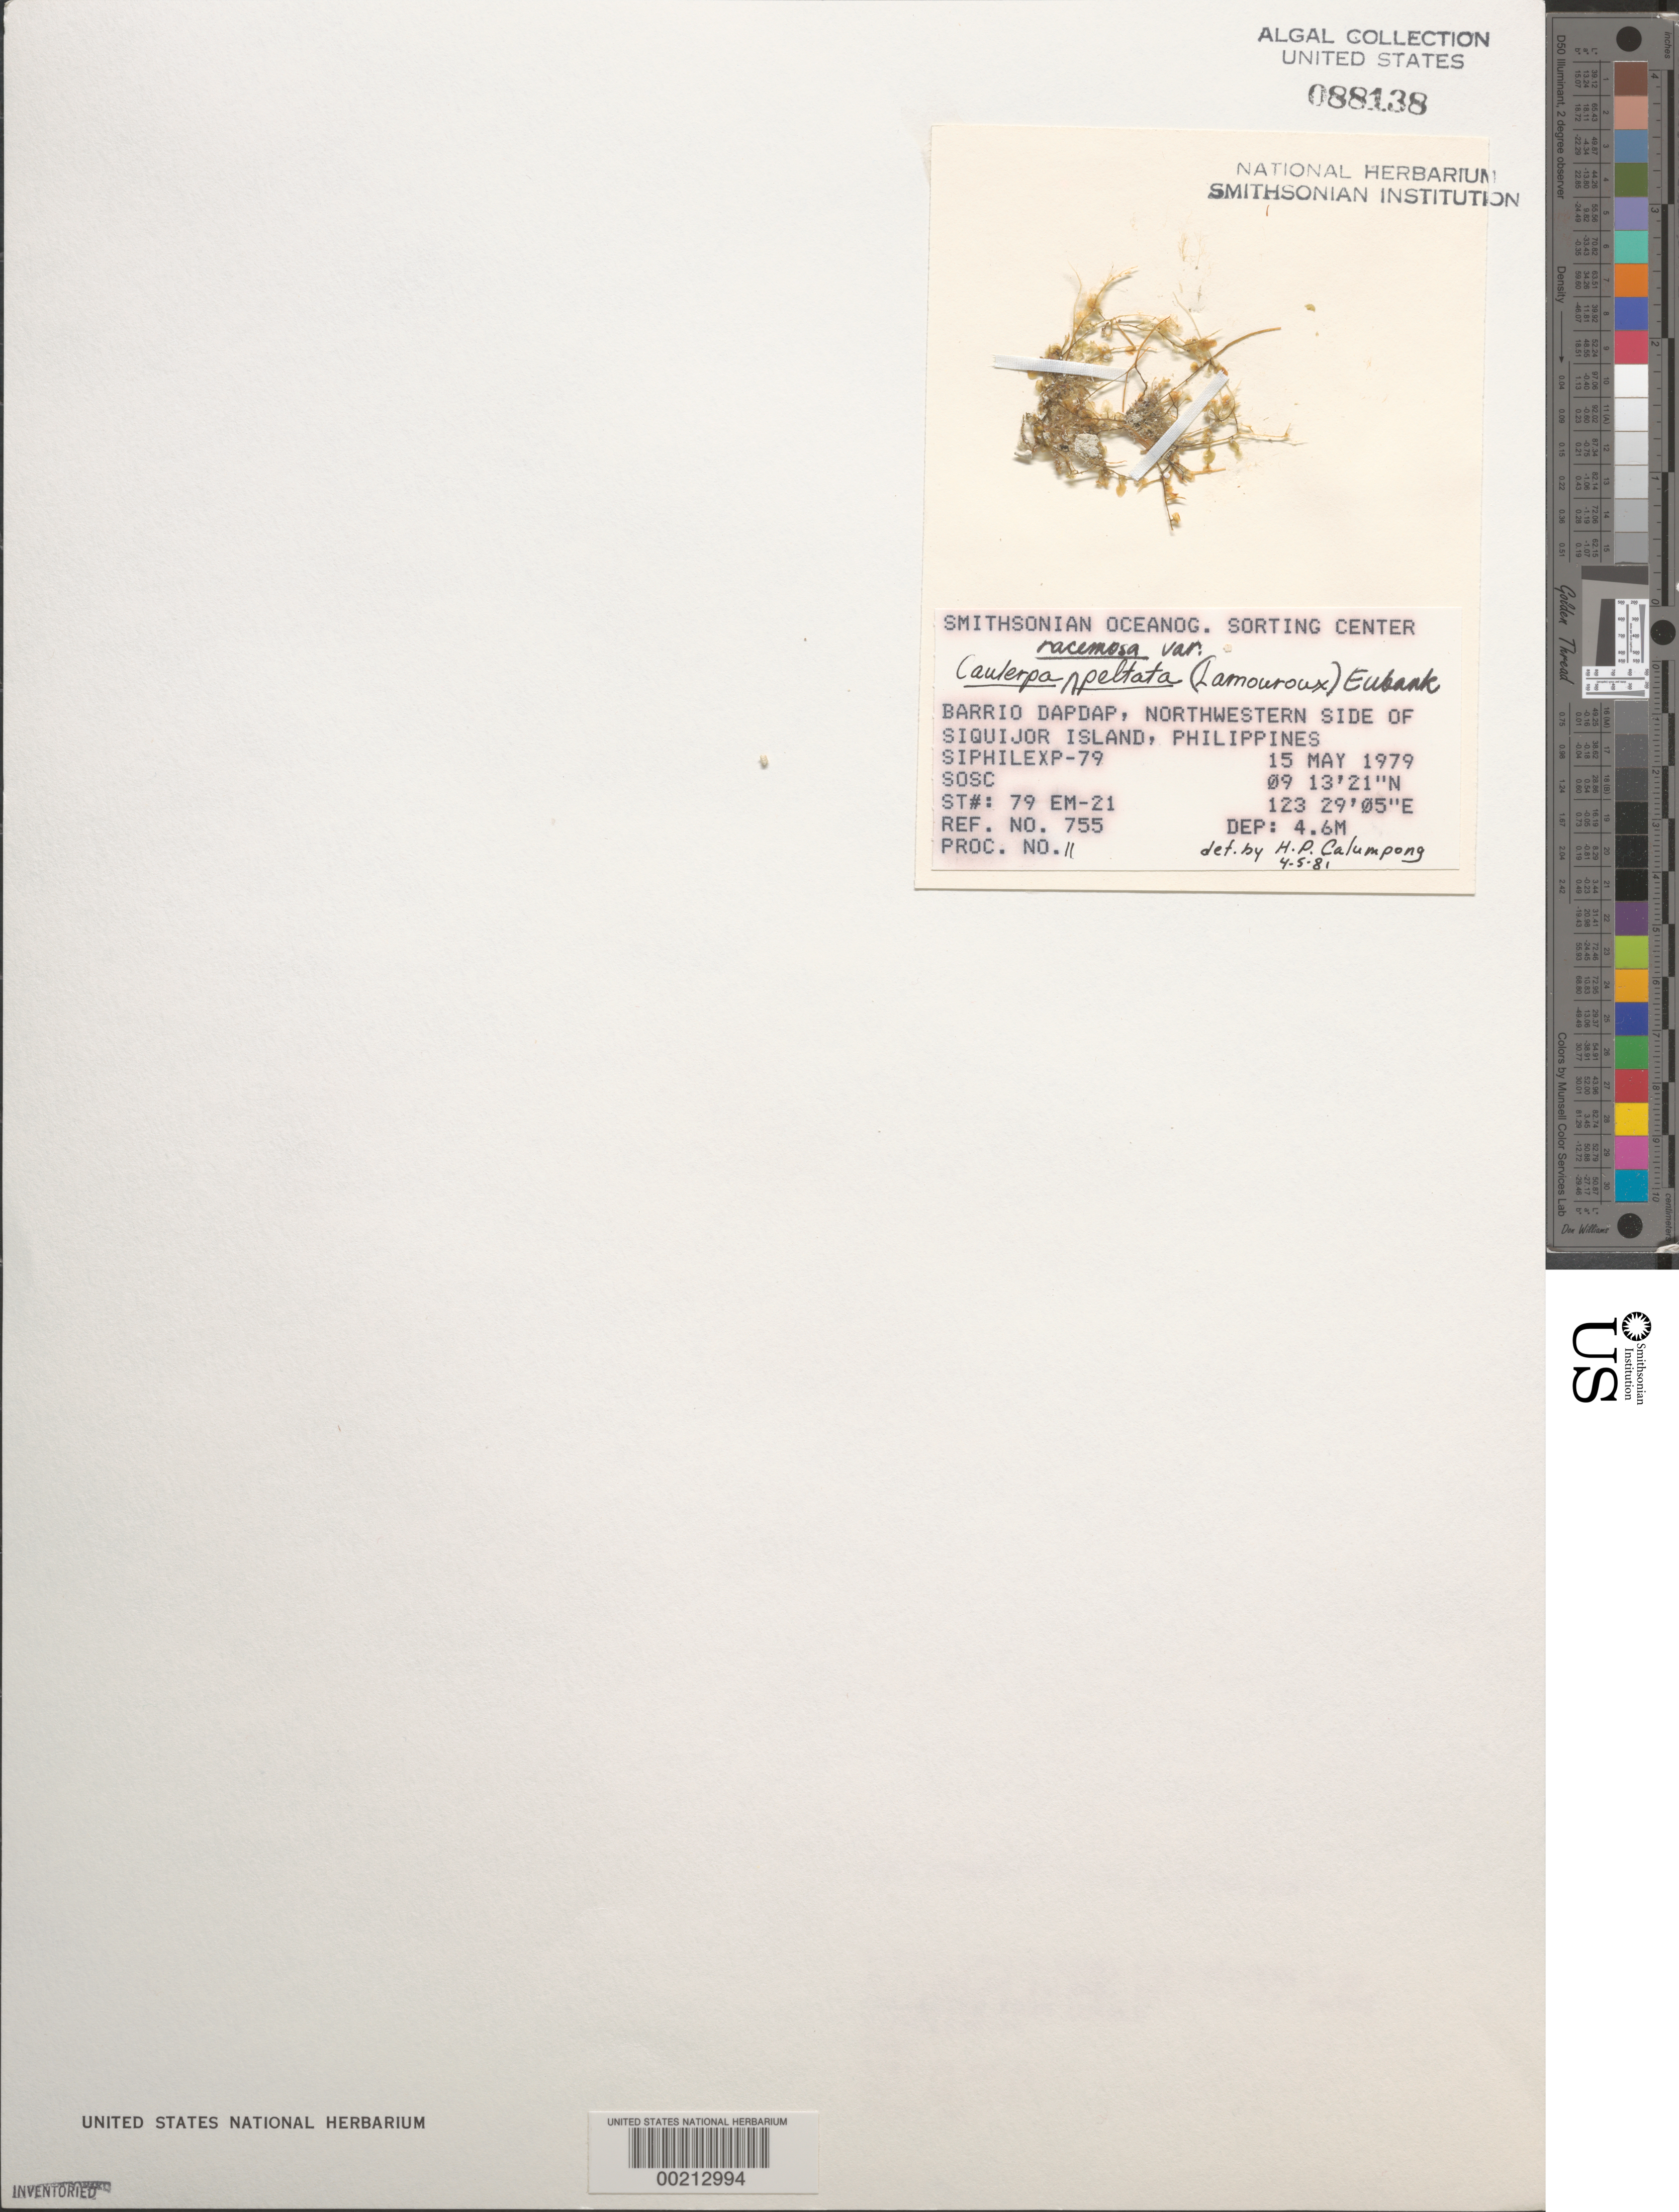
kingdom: Plantae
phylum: Chlorophyta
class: Ulvophyceae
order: Bryopsidales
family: Caulerpaceae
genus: Caulerpa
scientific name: Caulerpa racemosa var. peltata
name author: (J.V.Lamouroux) Eubank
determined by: Calumpong, H. P.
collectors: SOSC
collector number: Station 79 Em-21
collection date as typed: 15 May 1979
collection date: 1979-05-15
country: Philippines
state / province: Central Visayas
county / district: Siquijor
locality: Visayan, Barrio dapdap, siquijor island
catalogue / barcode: US 88138